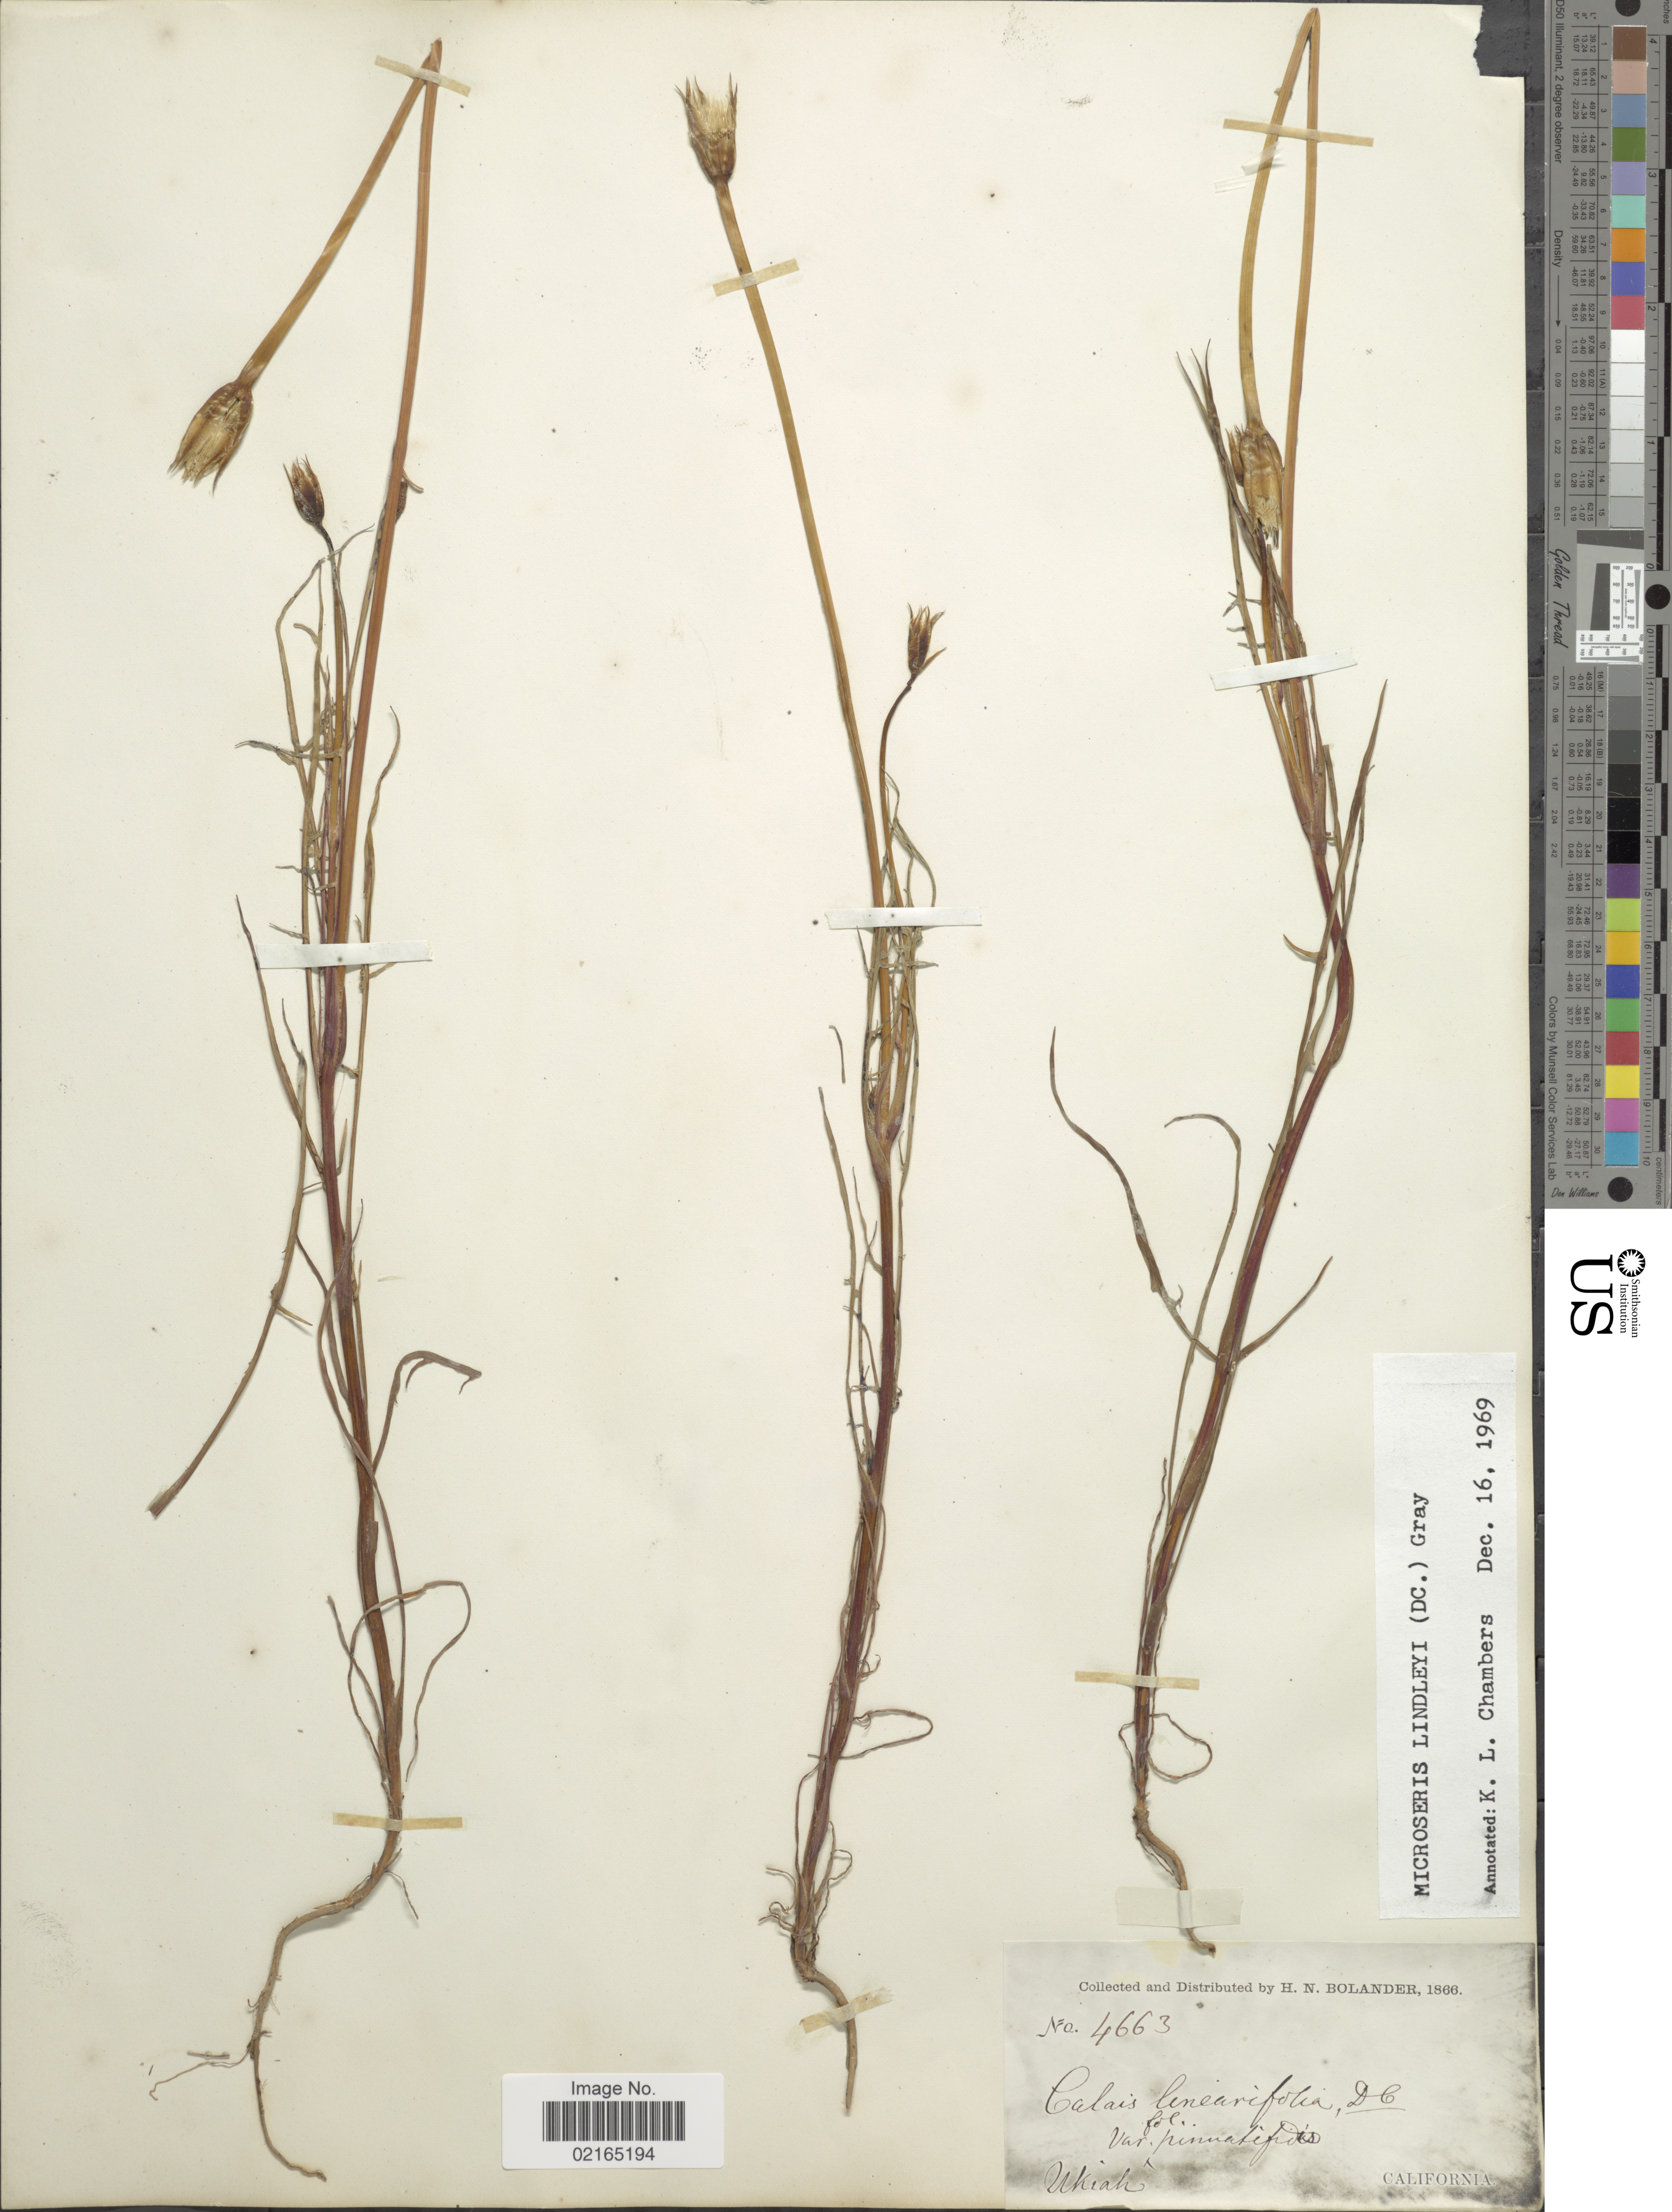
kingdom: Plantae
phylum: Tracheophyta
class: Magnoliopsida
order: Asterales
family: Asteraceae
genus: Uropappus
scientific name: Uropappus lindleyi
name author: (DC.) Nutt.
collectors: H. Bolander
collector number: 4663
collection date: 1866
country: United States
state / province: California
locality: Ukiah.